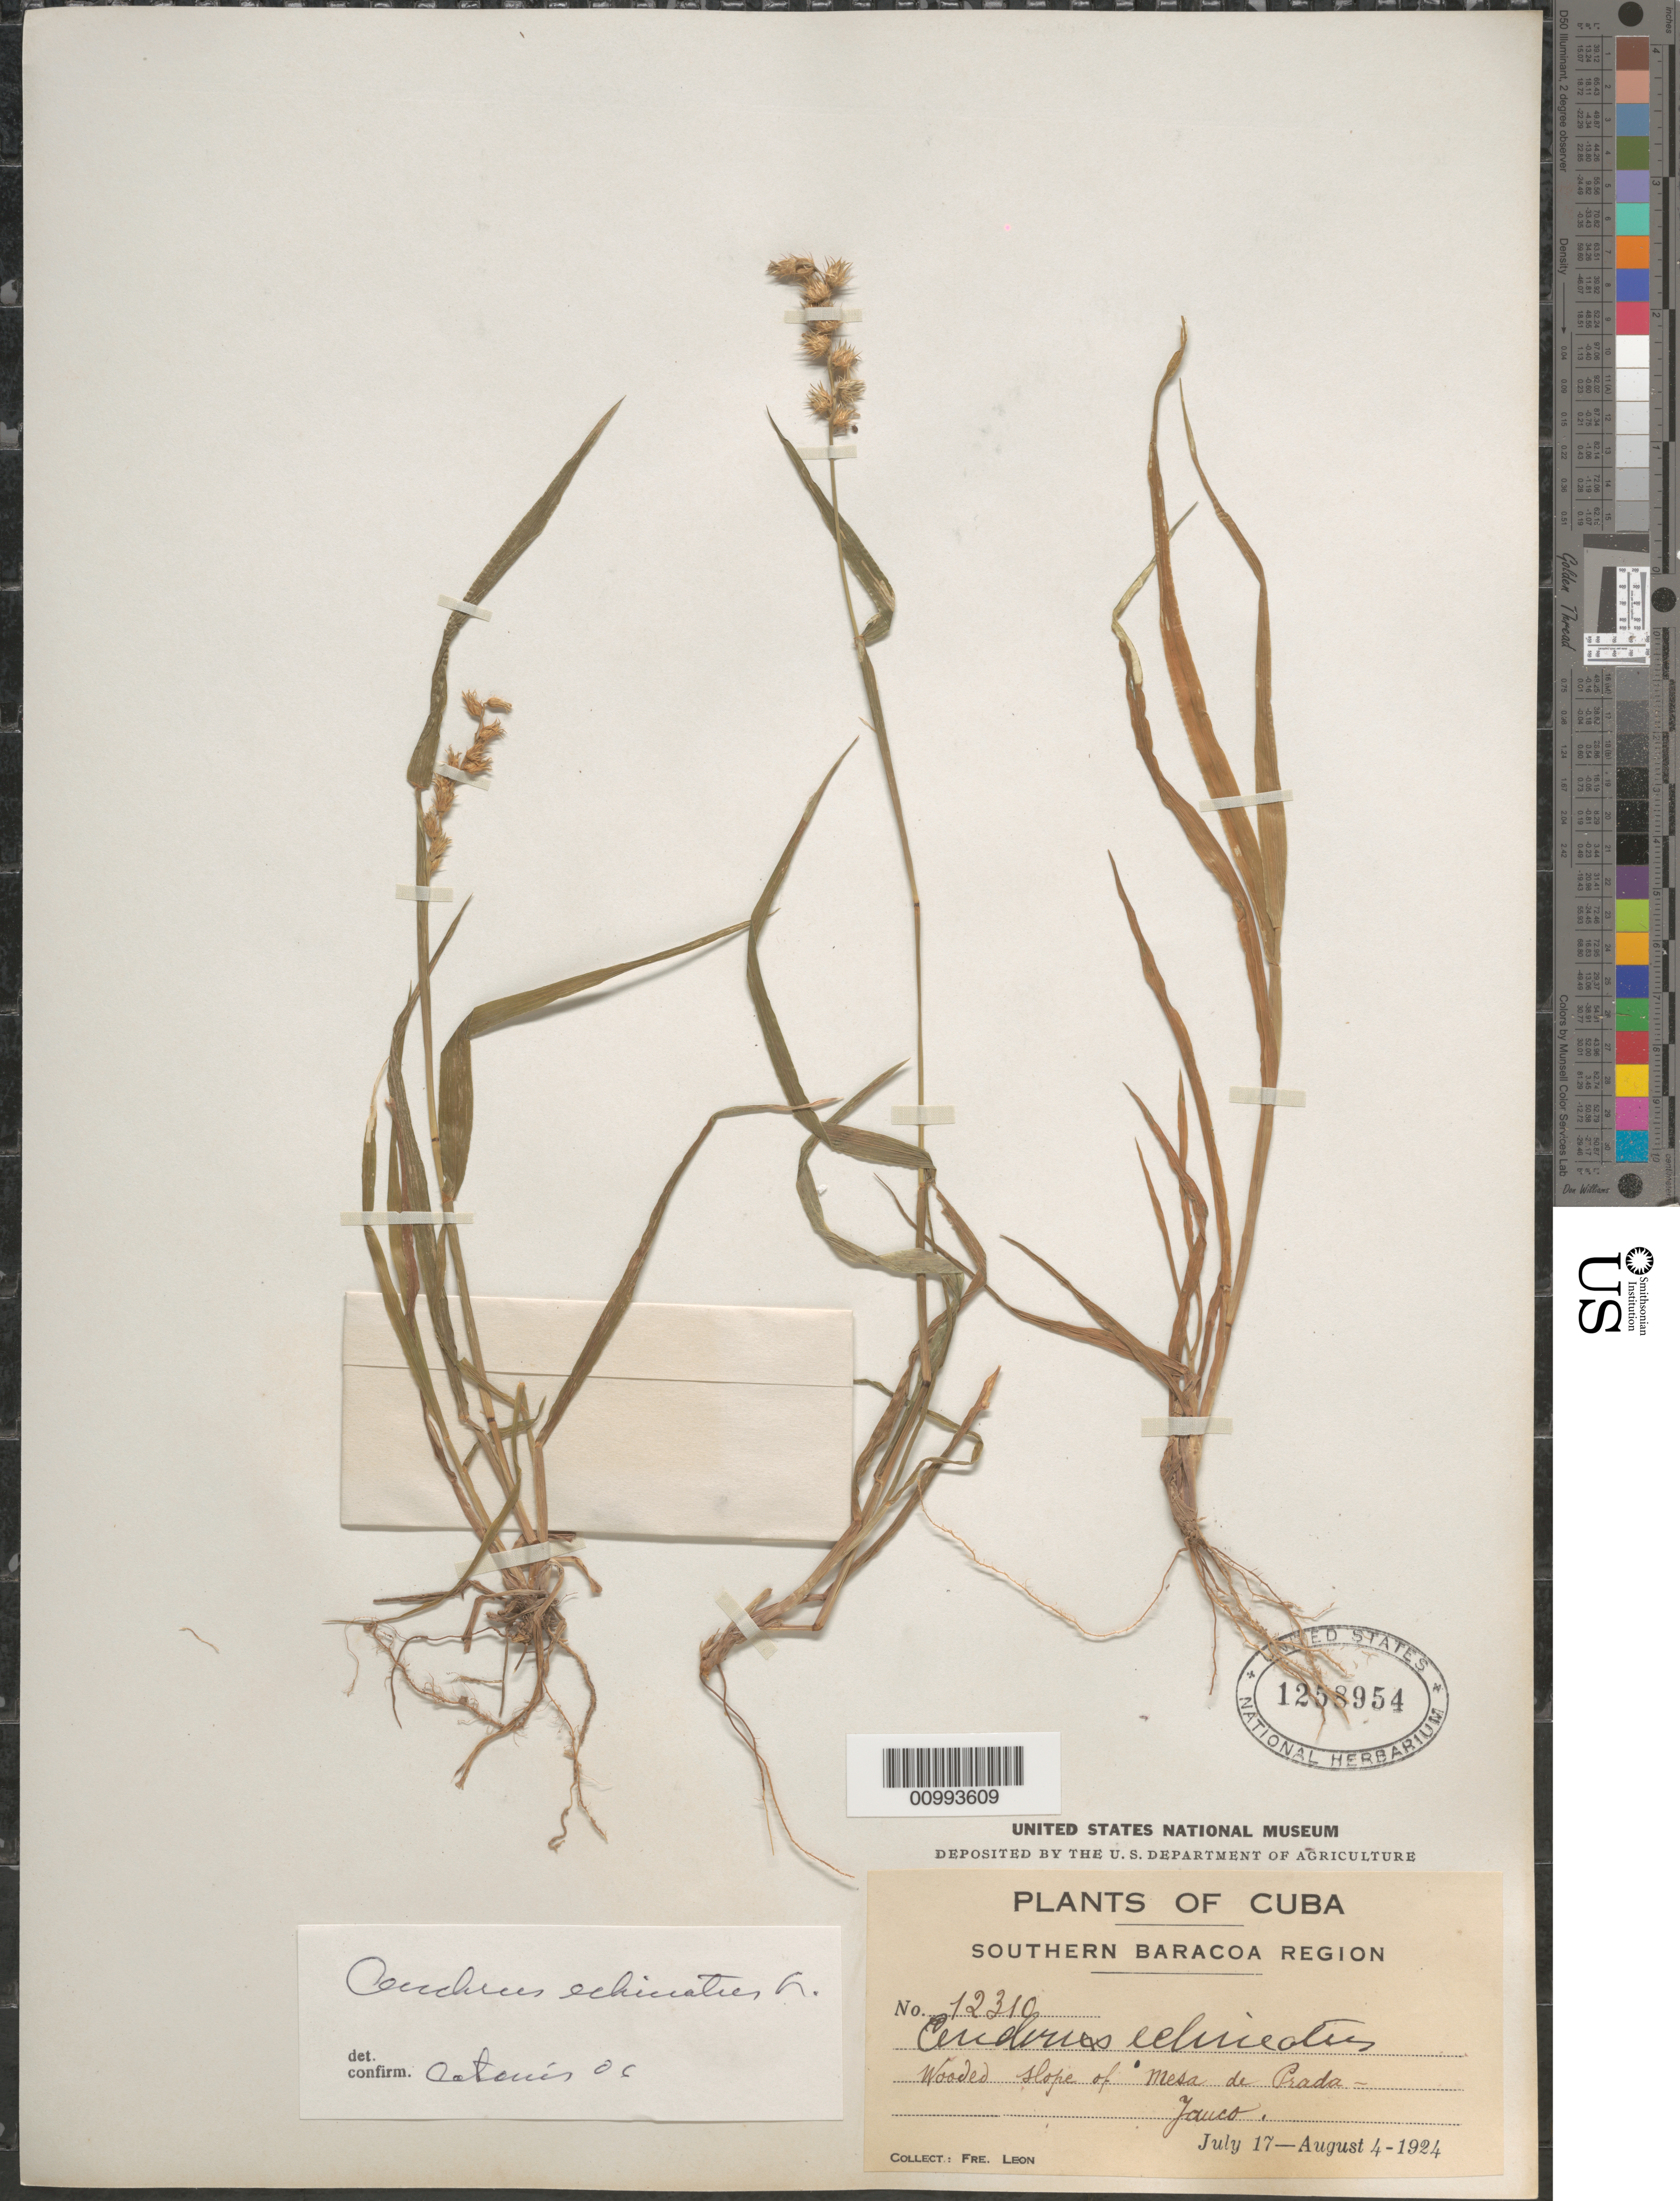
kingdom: Plantae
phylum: Tracheophyta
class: Liliopsida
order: Poales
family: Poaceae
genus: Cenchrus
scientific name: Cenchrus echinatus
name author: L.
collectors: Bro. León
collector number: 12310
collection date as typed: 17 Jul 1924 to 04 Aug 1924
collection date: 1924-07-17/1924-08-04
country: Cuba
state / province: Guantánamo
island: Cuba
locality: Baracoa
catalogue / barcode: US 1258954